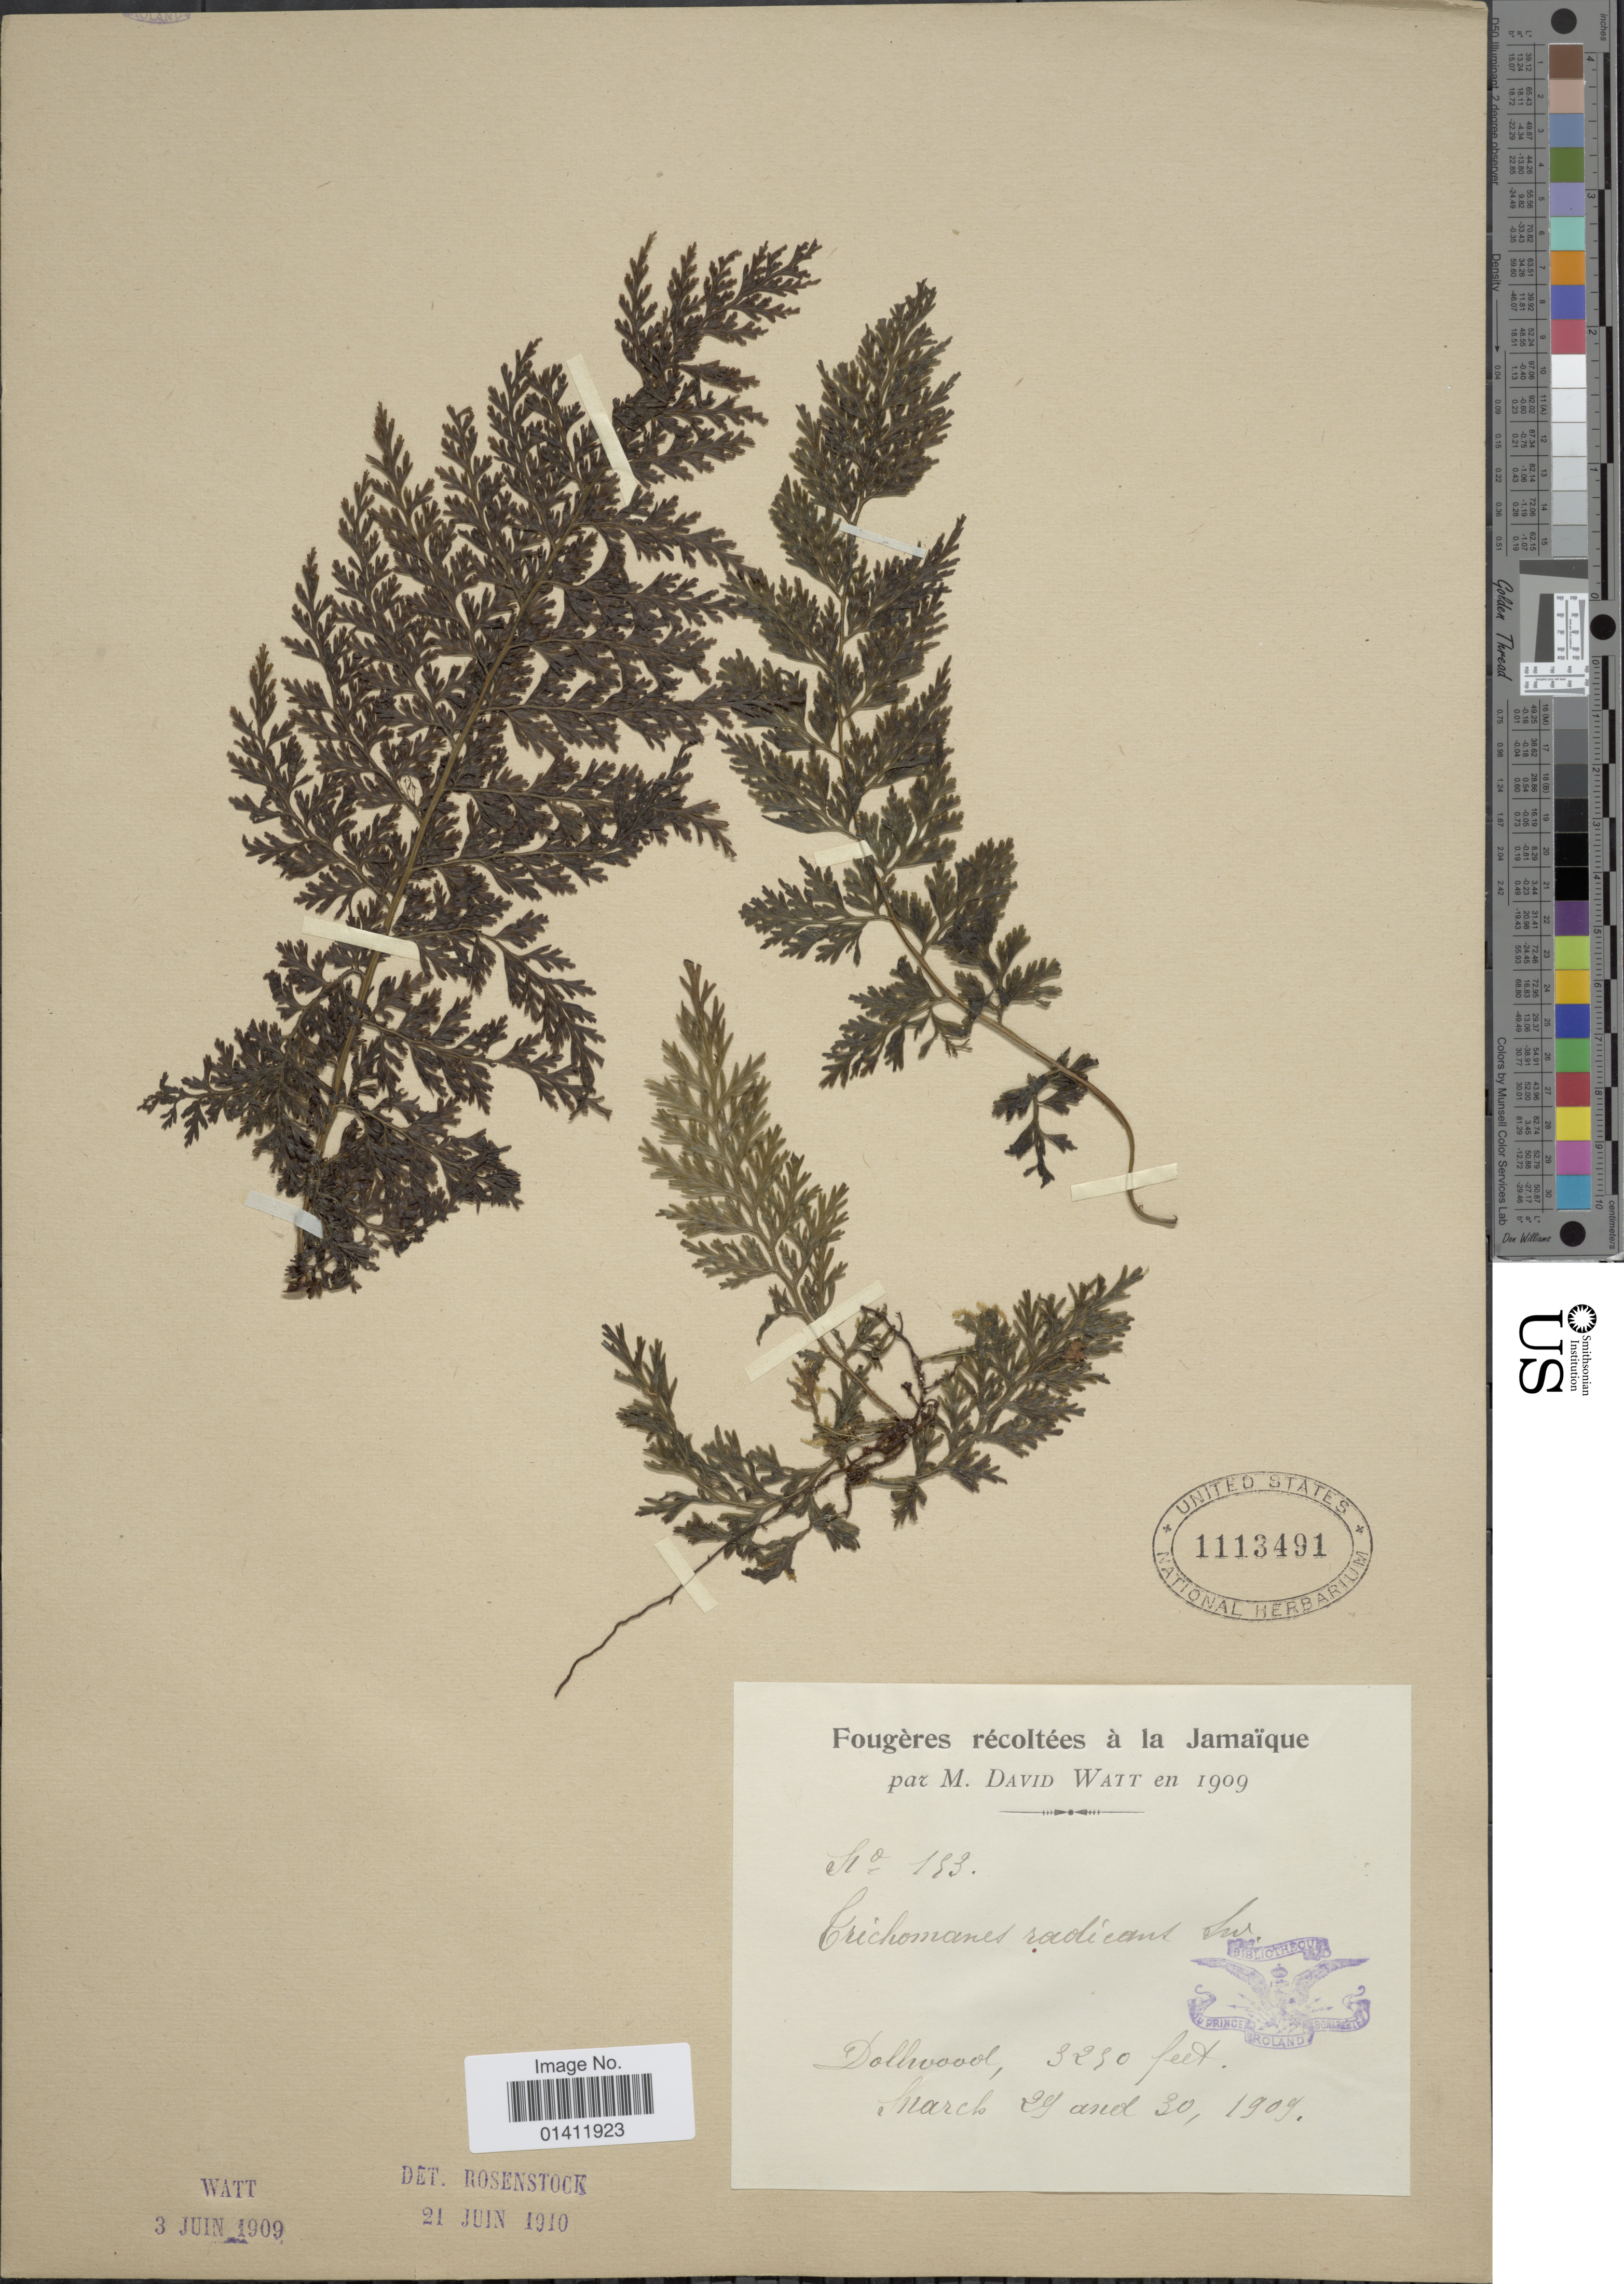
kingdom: Plantae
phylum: Tracheophyta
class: Polypodiopsida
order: Hymenophyllales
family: Hymenophyllaceae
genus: Vandenboschia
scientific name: Vandenboschia radicans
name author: (Sw.) Copel.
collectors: D. A. P. Watt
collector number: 133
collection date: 1909-03-29/1909-03-30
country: Jamaica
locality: Dollwood.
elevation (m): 985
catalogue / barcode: US 1113491